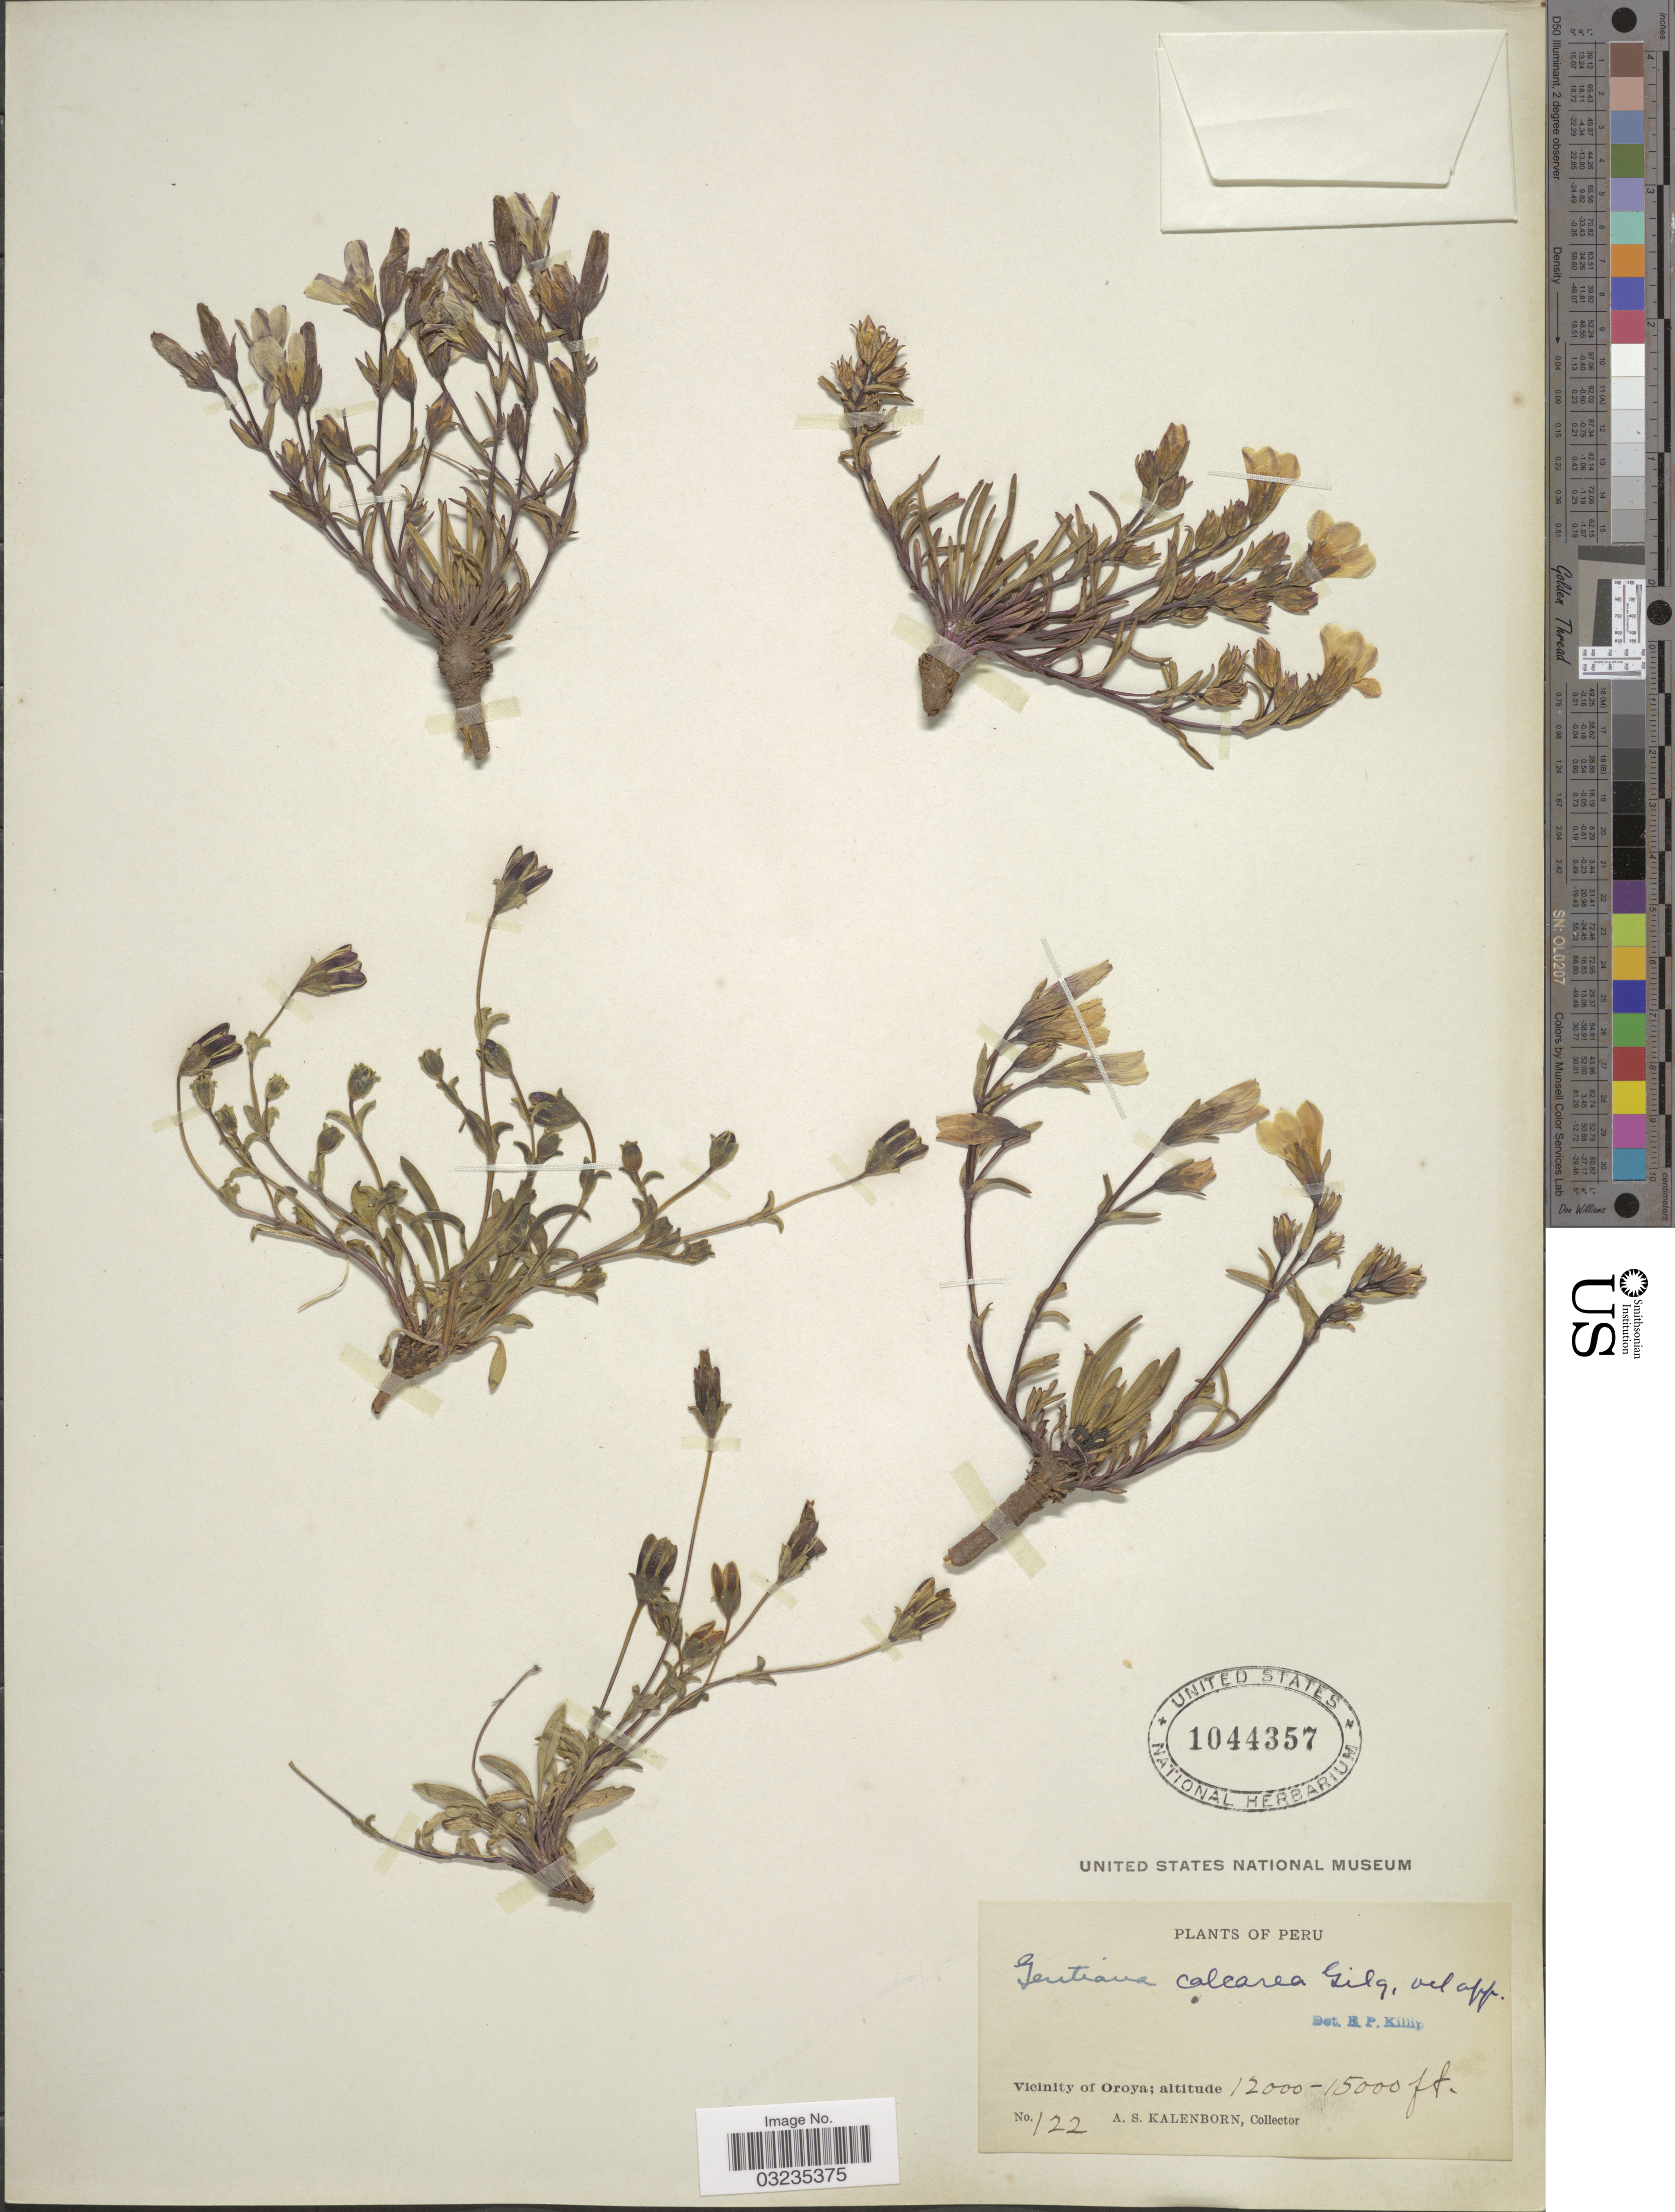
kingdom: Plantae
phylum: Tracheophyta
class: Magnoliopsida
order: Gentianales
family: Gentianaceae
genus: Gentiana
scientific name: Gentiana calcarea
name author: Gilg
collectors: A. Kalenborn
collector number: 122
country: Peru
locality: Vicinity of Oroya.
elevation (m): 3658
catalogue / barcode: US 1044357